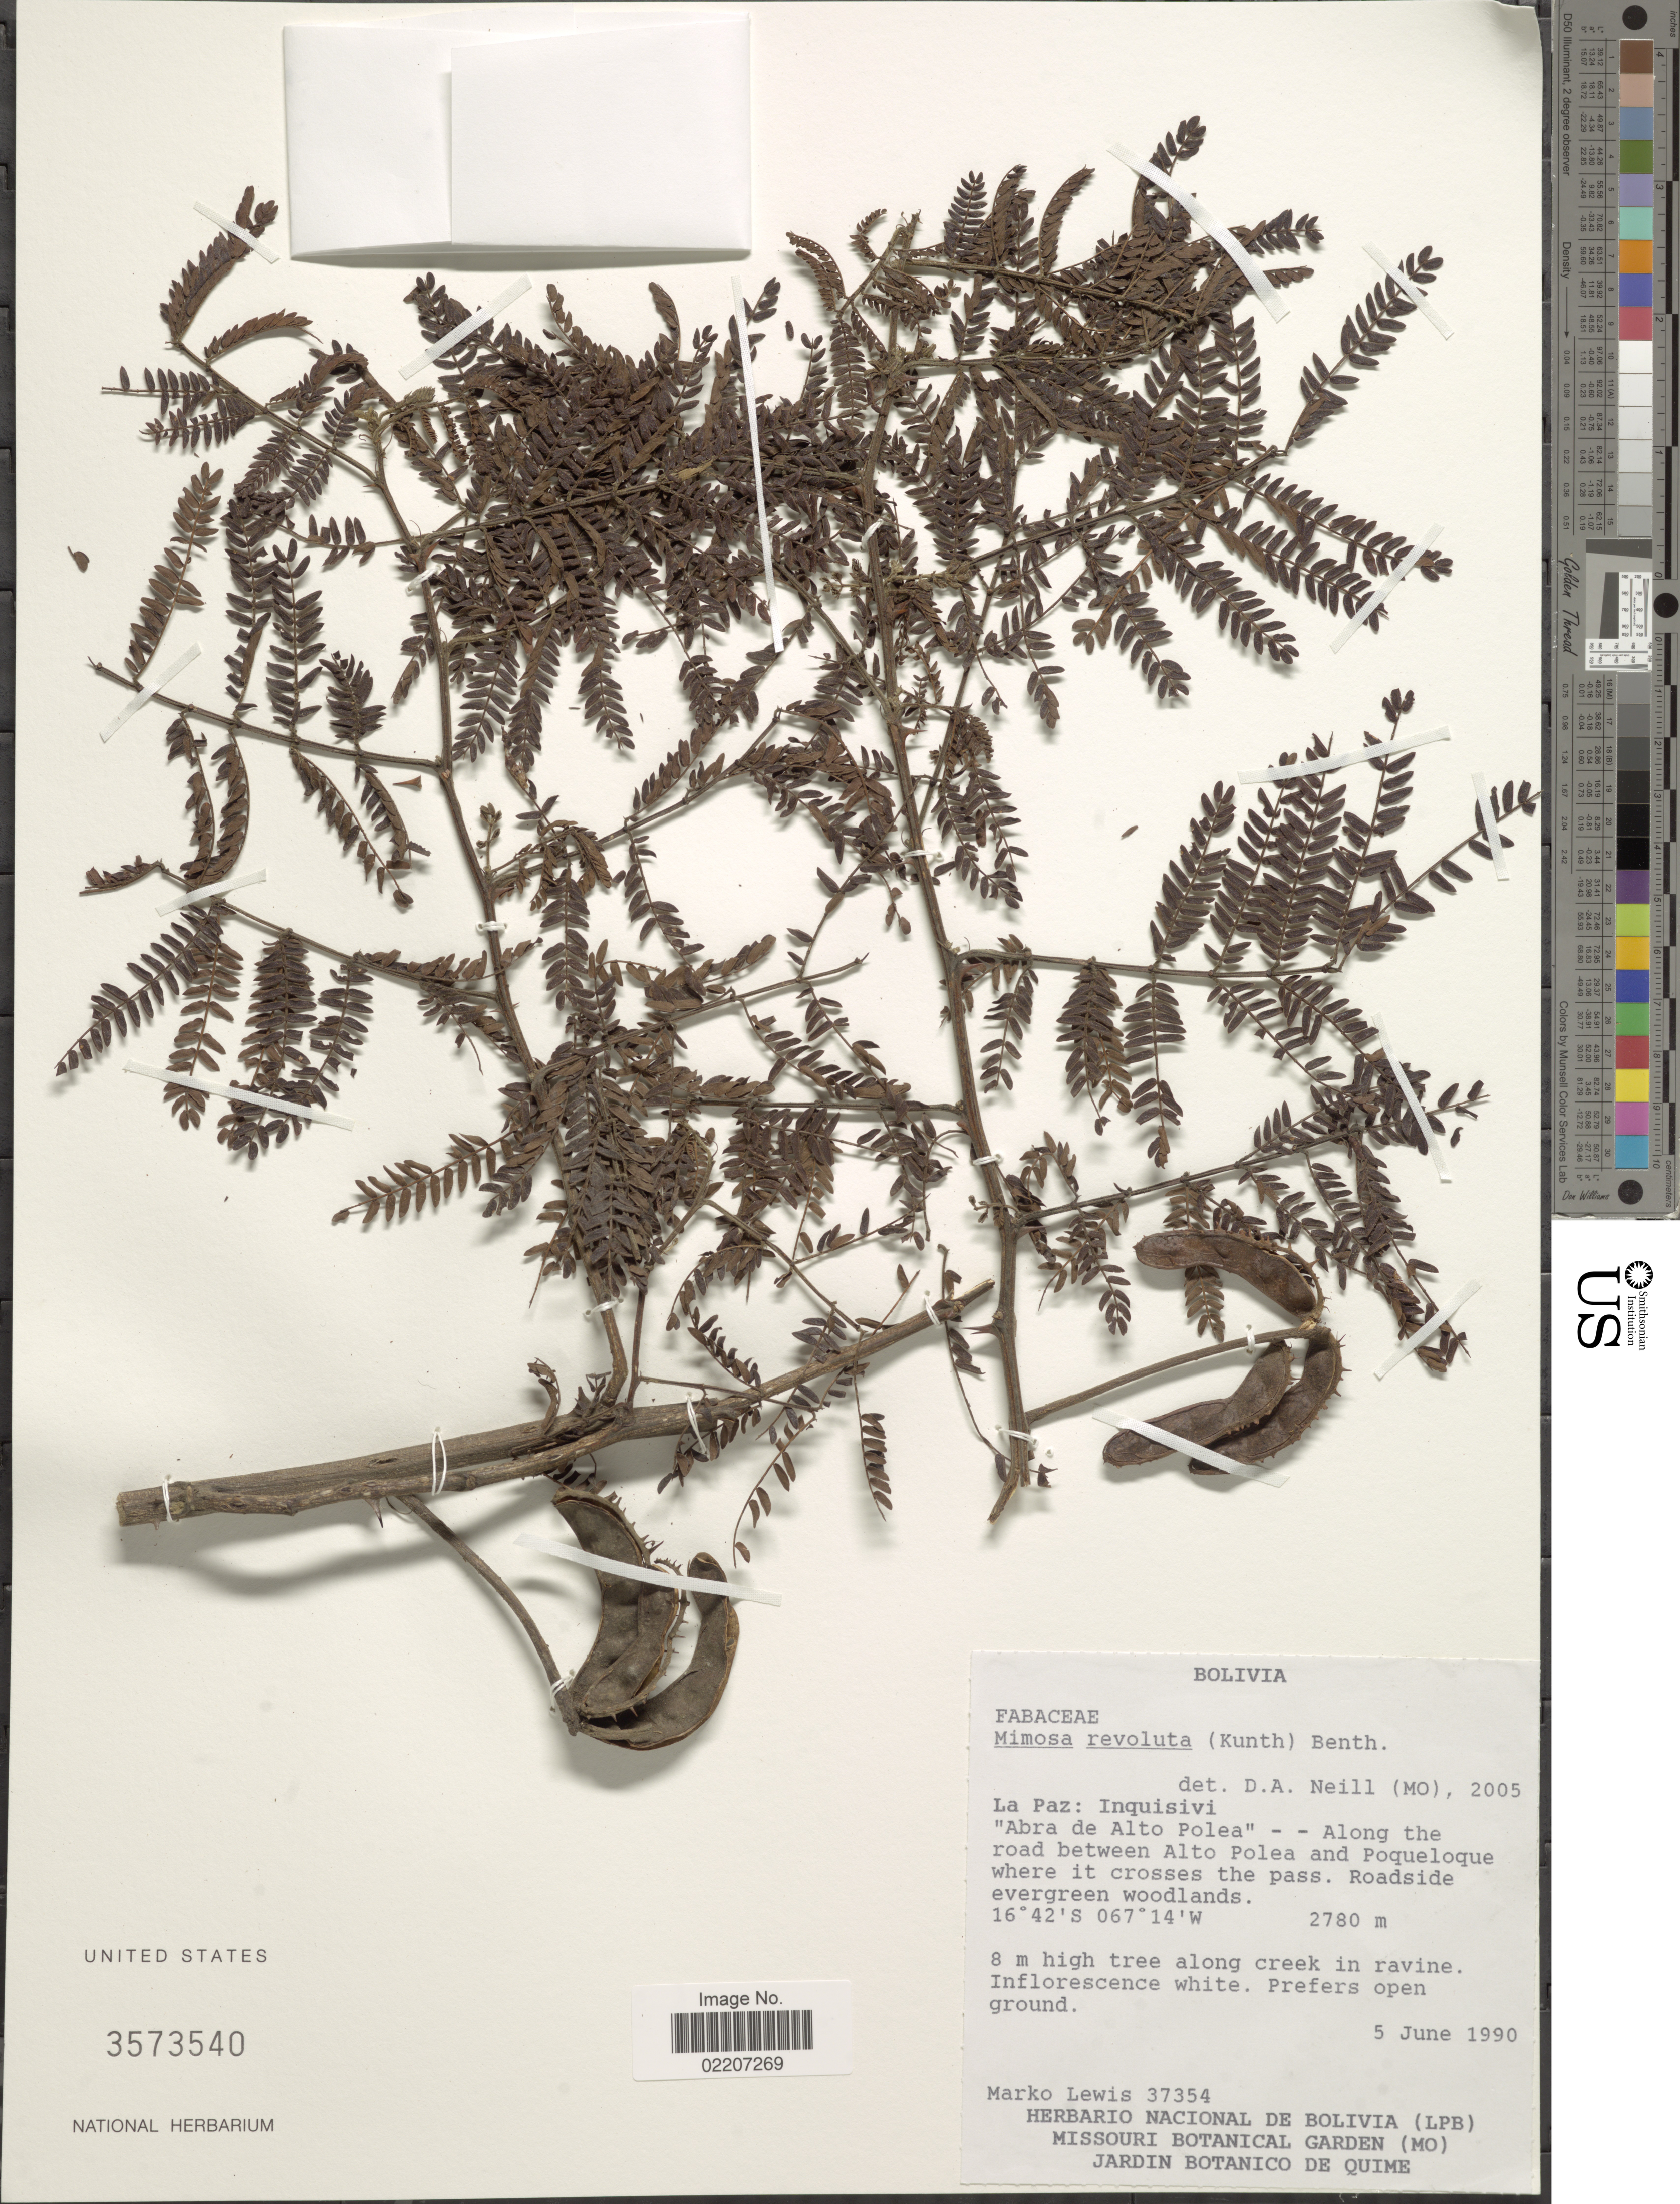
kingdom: Plantae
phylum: Tracheophyta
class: Magnoliopsida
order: Fabales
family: Fabaceae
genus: Mimosa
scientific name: Mimosa revoluta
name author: (Kunth) Benth.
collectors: M. A. Lewis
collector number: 37354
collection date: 1990-06-05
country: Bolivia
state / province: La Paz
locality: La Paz: Inquisivi, Abra de Alto Polea, Along the road between Alto Polea and Poqueloque where it crosses the pass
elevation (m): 2780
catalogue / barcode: US 3573540